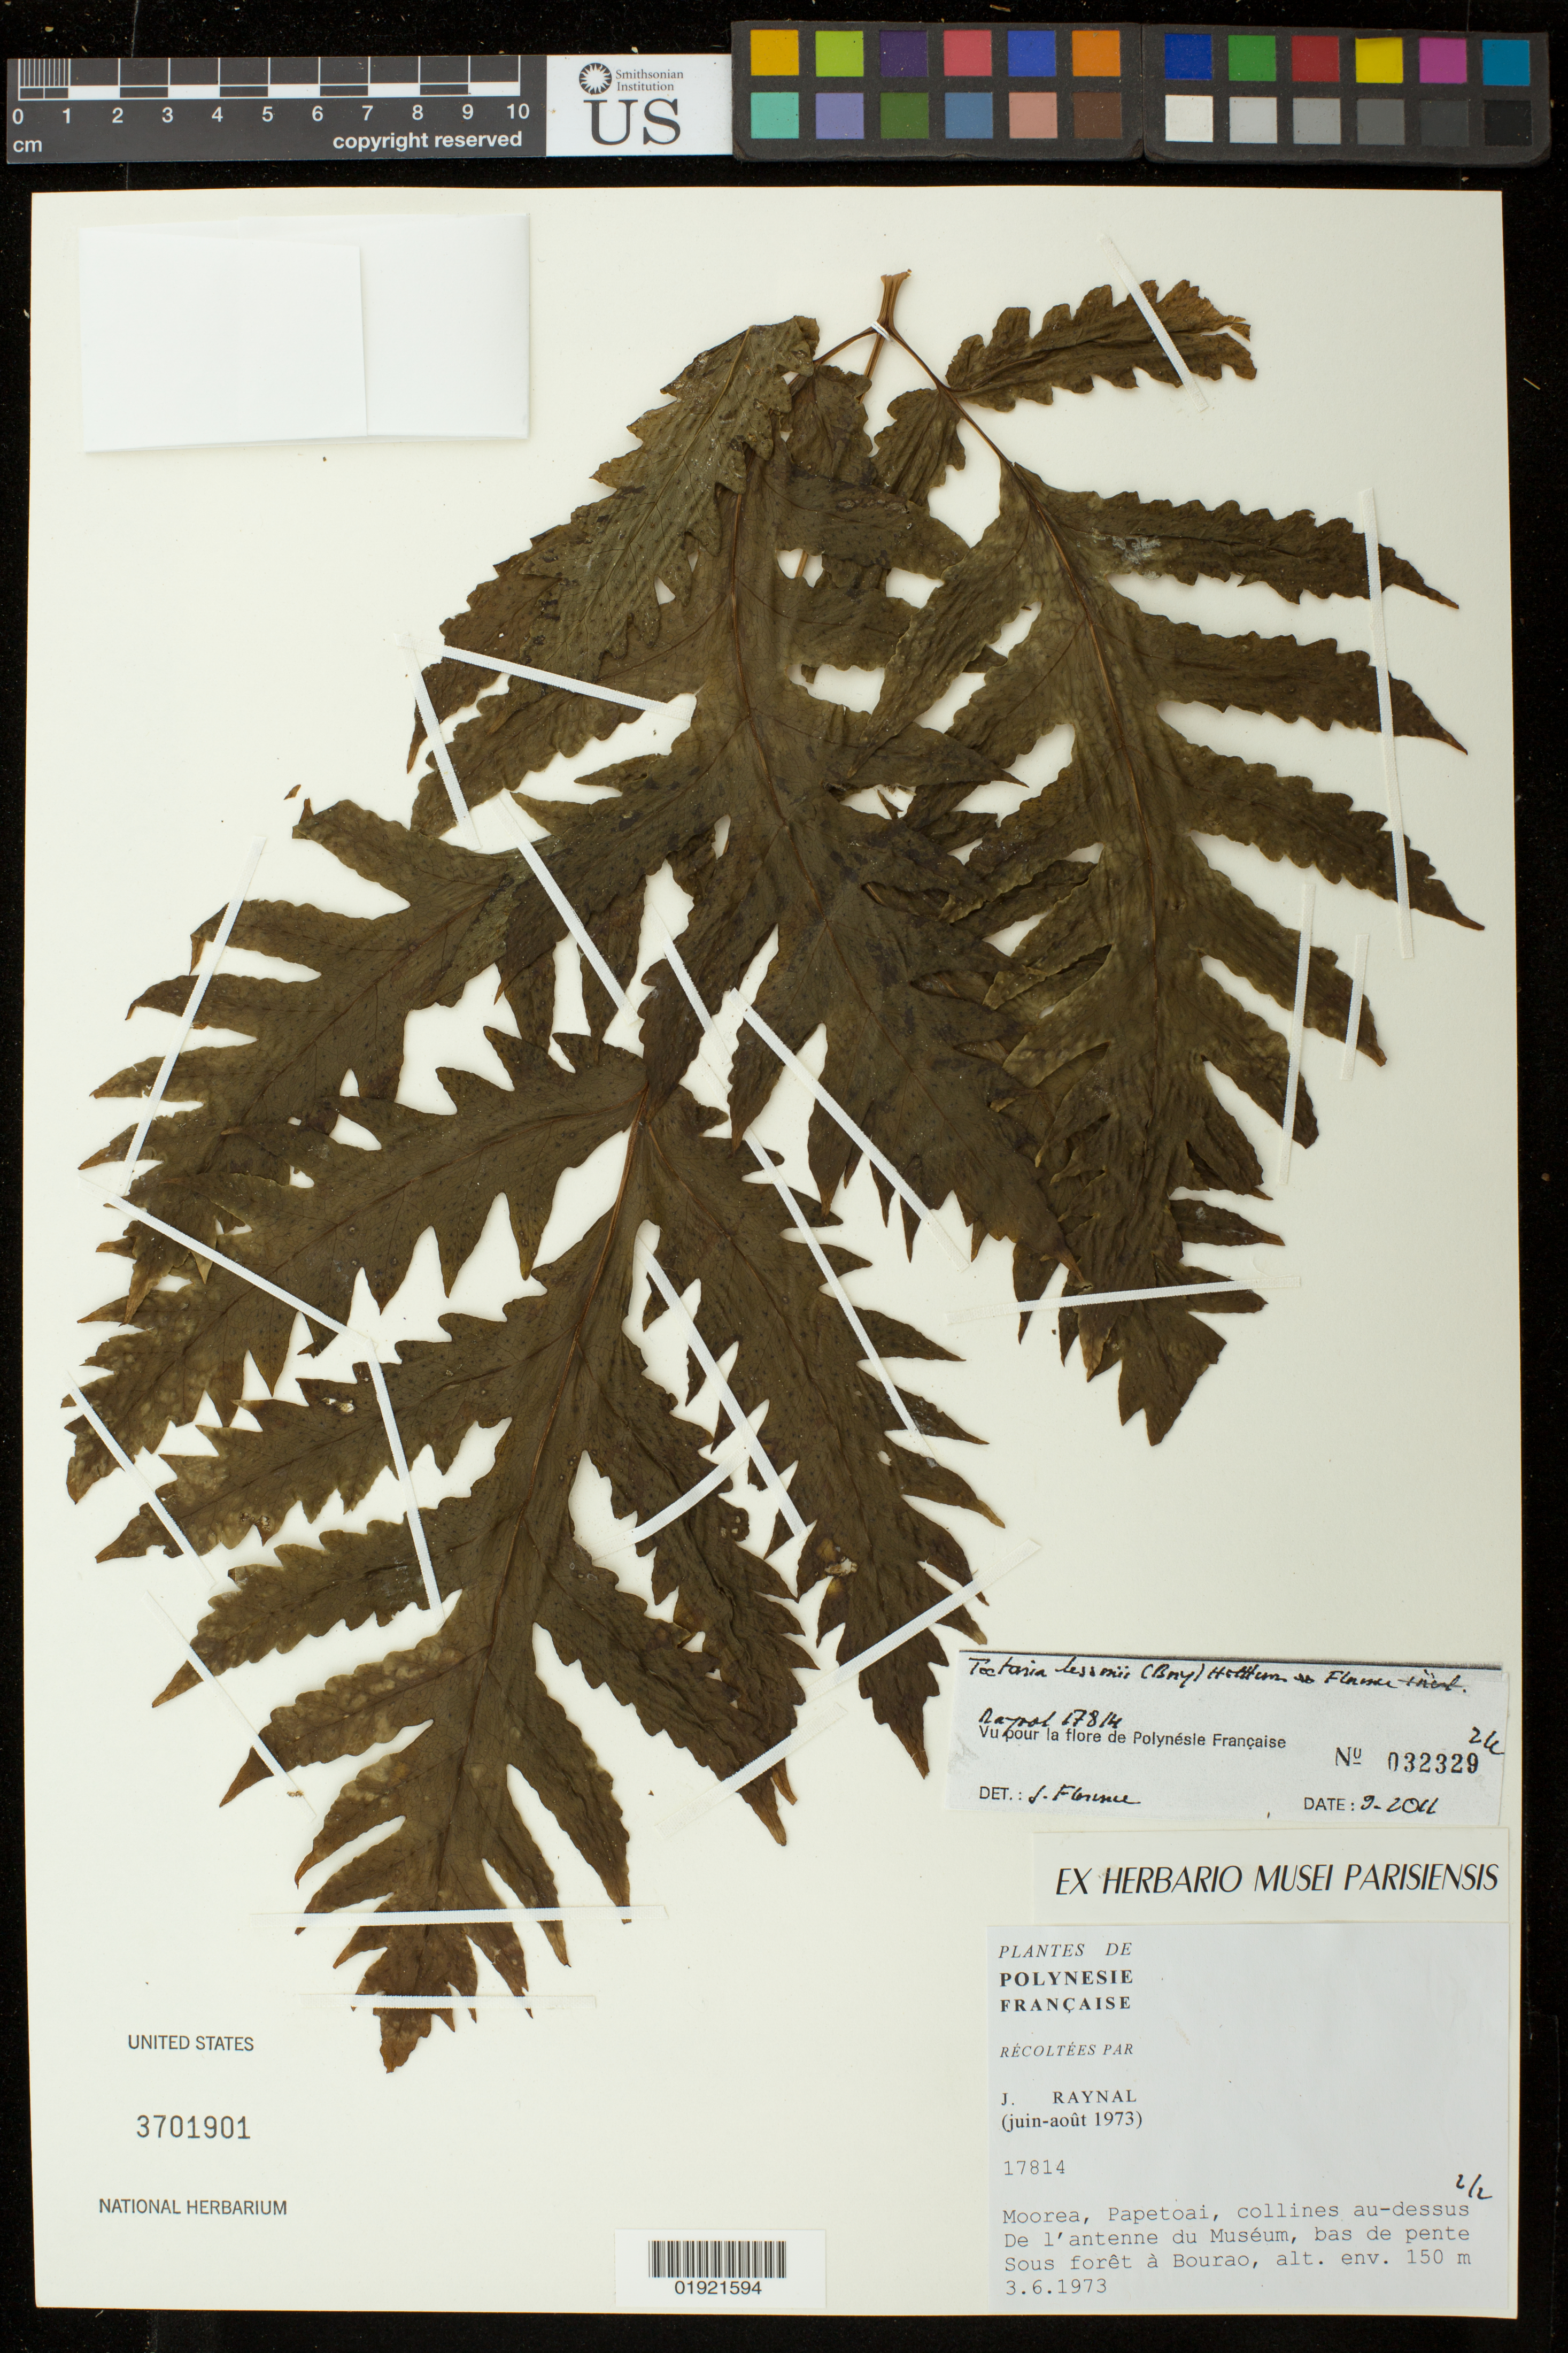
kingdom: Plantae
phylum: Tracheophyta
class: Polypodiopsida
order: Polypodiales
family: Tectariaceae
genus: Tectaria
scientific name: Tectona lessonii, ined. 2018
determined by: Florence, J.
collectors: J. Raynal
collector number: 17814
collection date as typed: juin-aout 1973, 3.6.1973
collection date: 1973-03-06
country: French Polynesia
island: Moorea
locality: Moorea, Papetoai, collines au-dessus De l'antenne du Museum, bas de pente sous foret a Bourao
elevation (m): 150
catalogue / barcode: US 3701901